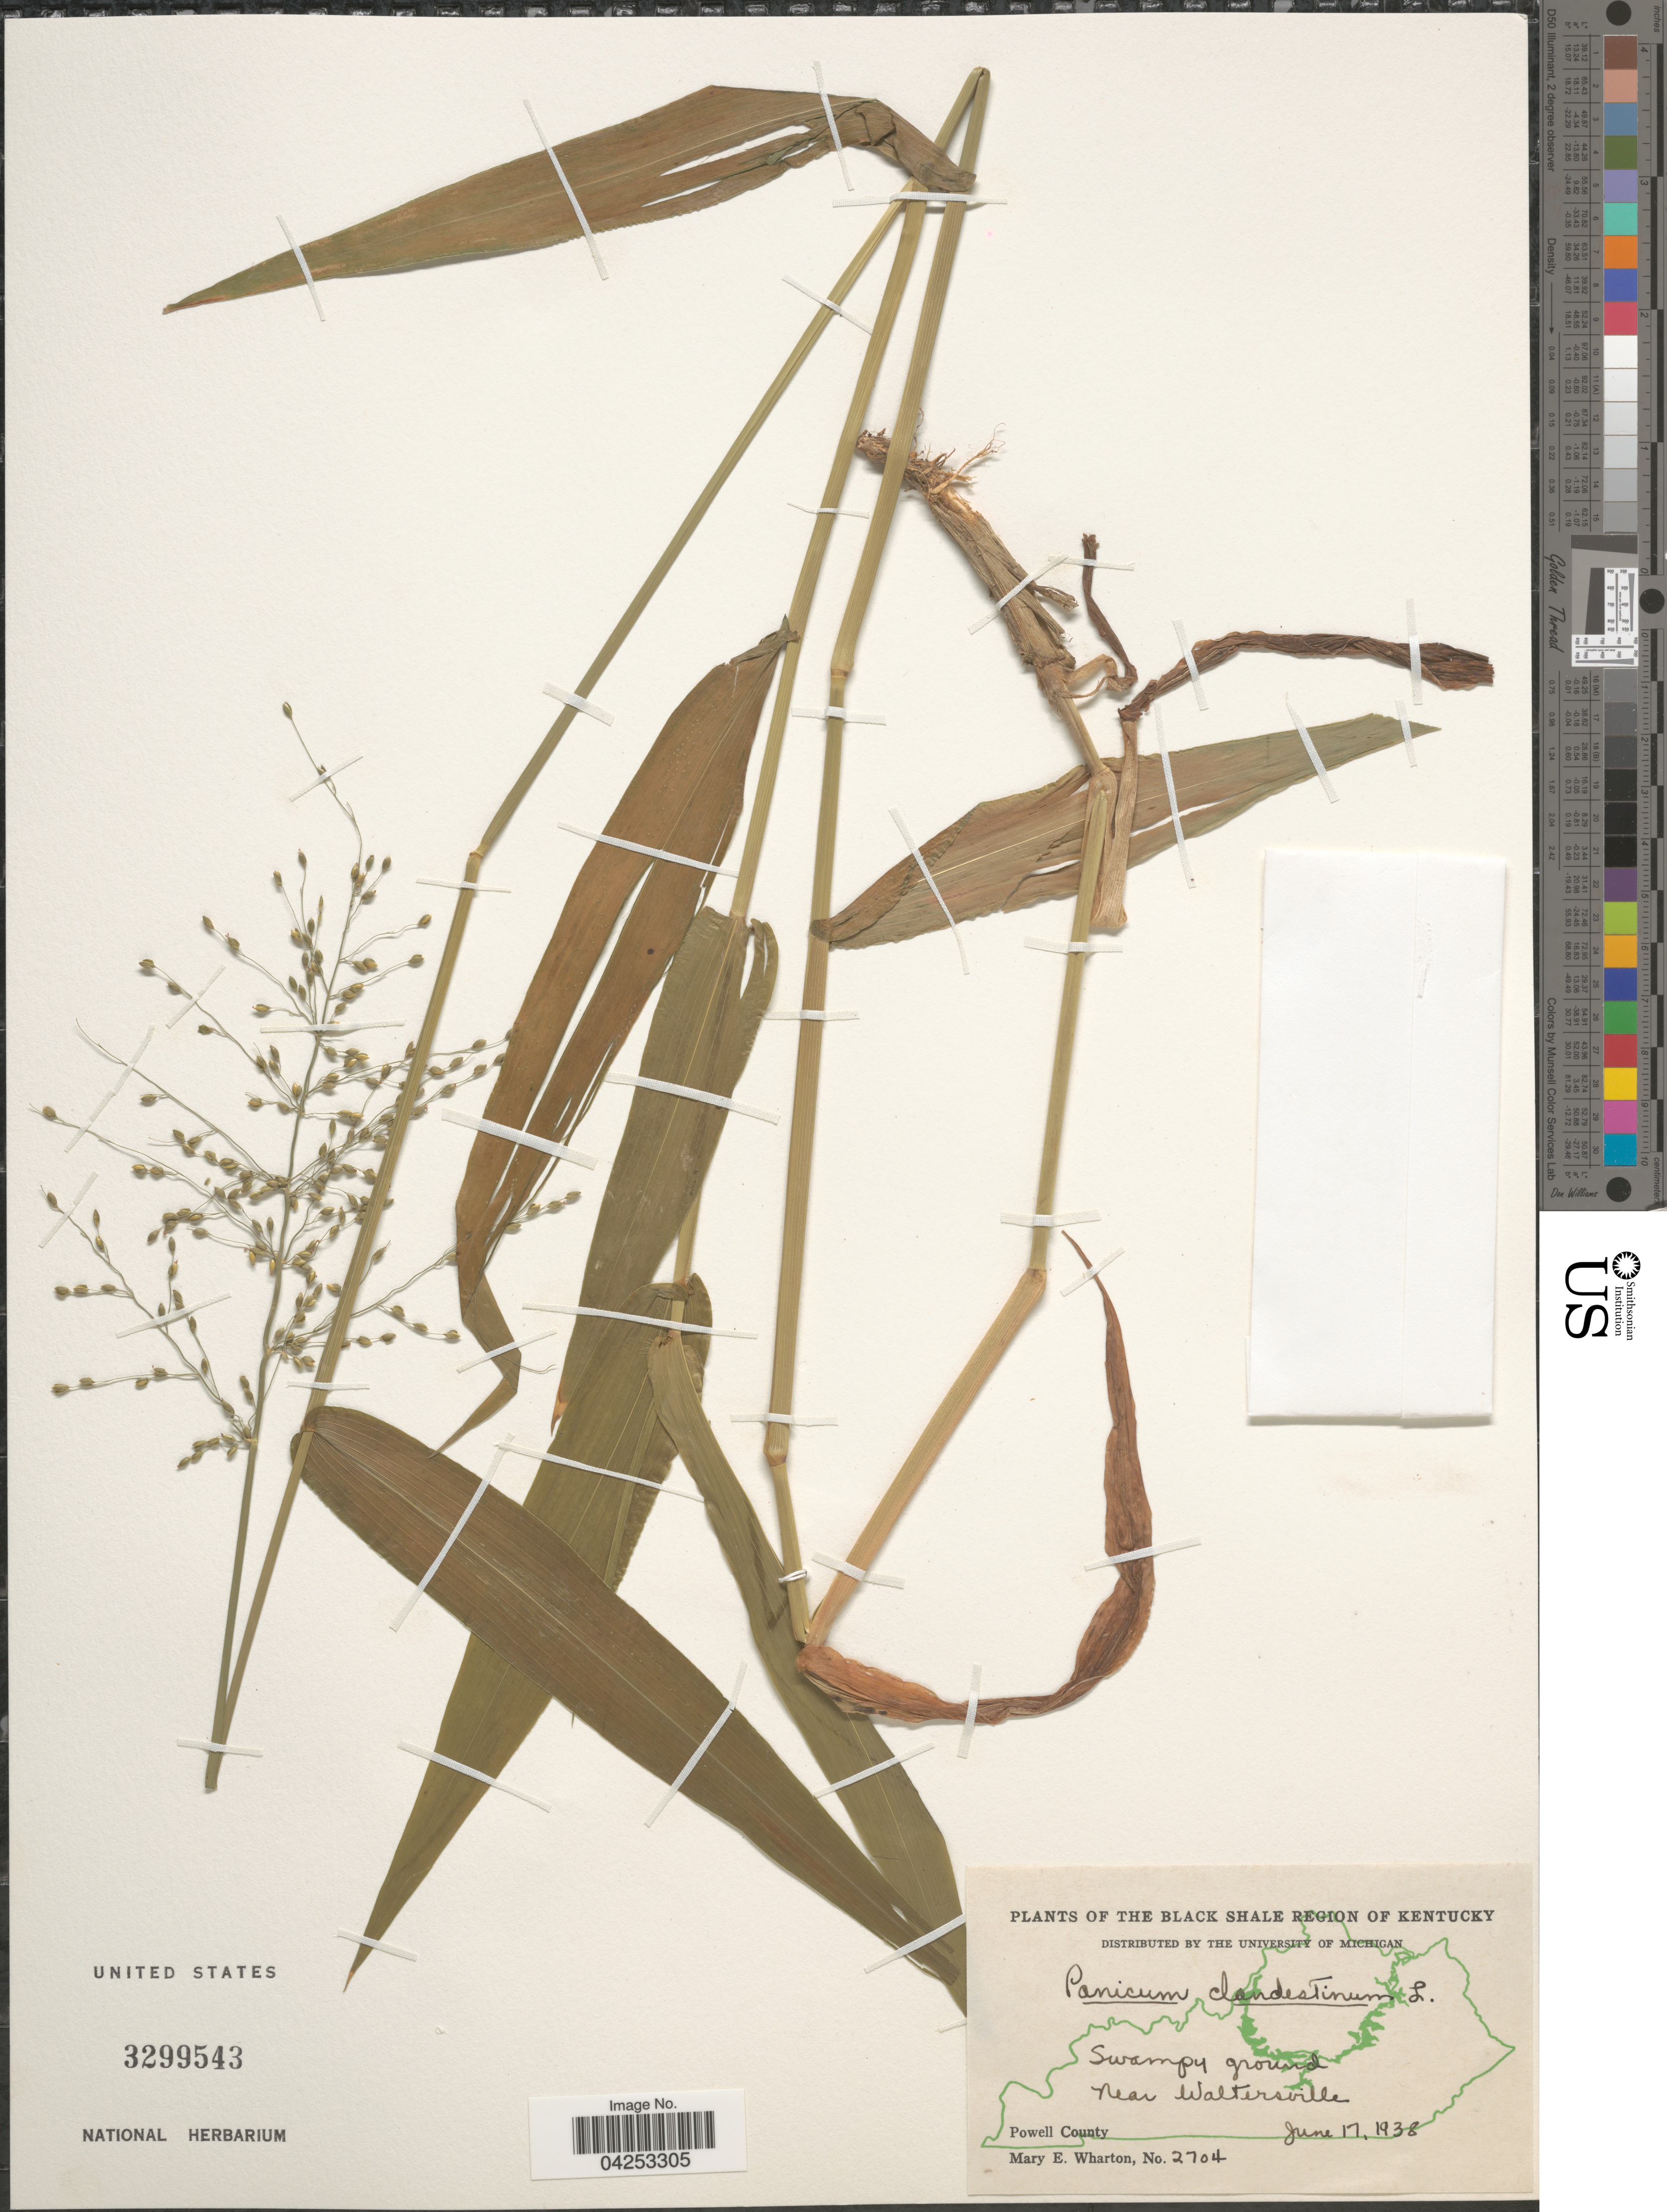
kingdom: Plantae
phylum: Tracheophyta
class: Liliopsida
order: Poales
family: Poaceae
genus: Dichanthelium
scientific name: Dichanthelium clandestinum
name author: (L.) Gould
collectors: M. Wharton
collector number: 2704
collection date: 1938-06-17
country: United States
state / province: Kentucky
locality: The Black Shale Region of Kentucky. Near Walterville. Powell County.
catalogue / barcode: US 3299543